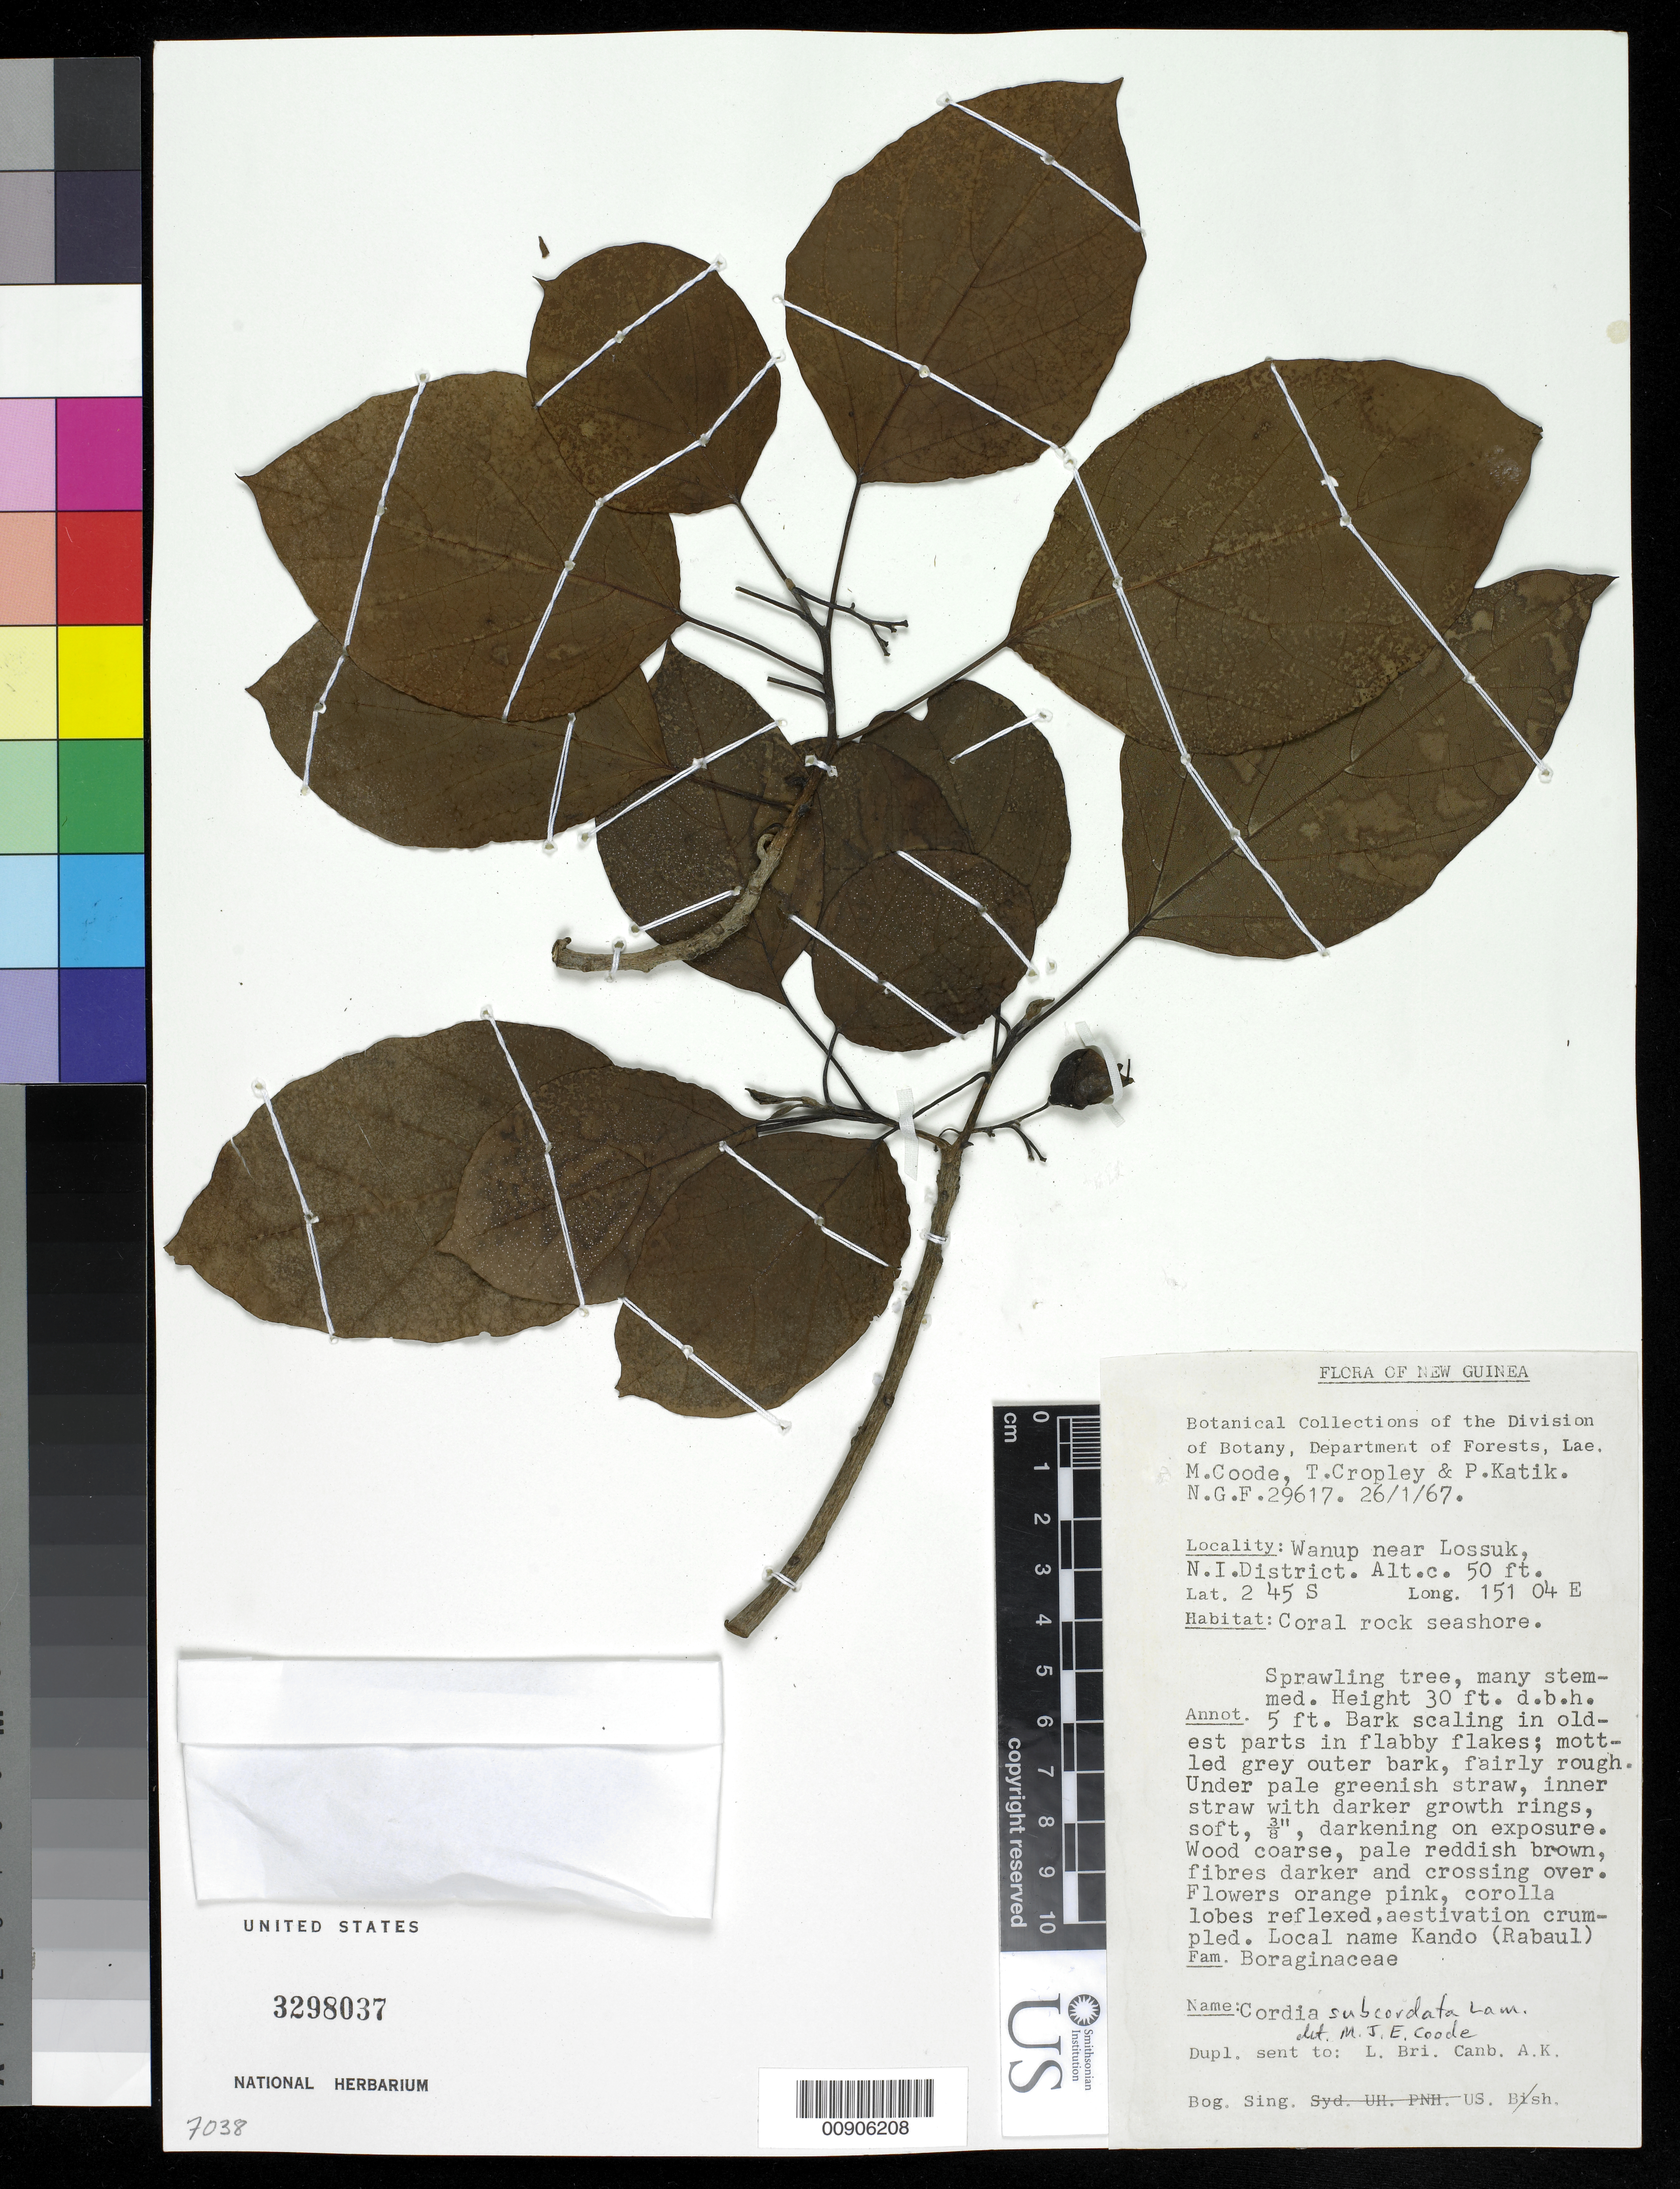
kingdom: Plantae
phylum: Tracheophyta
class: Magnoliopsida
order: Boraginales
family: Cordiaceae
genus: Cordia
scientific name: Cordia subcordata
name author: Lam.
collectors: M. J. E. Coode, T. Cropley & P. Katik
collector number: NGF 29617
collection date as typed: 26 Jan 1967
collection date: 1967-01-26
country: Papua New Guinea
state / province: New Ireland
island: New Ireland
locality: Wanup near Lossuk, N. I.District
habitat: Coral rock seashore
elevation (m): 15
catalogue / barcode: US 3298037